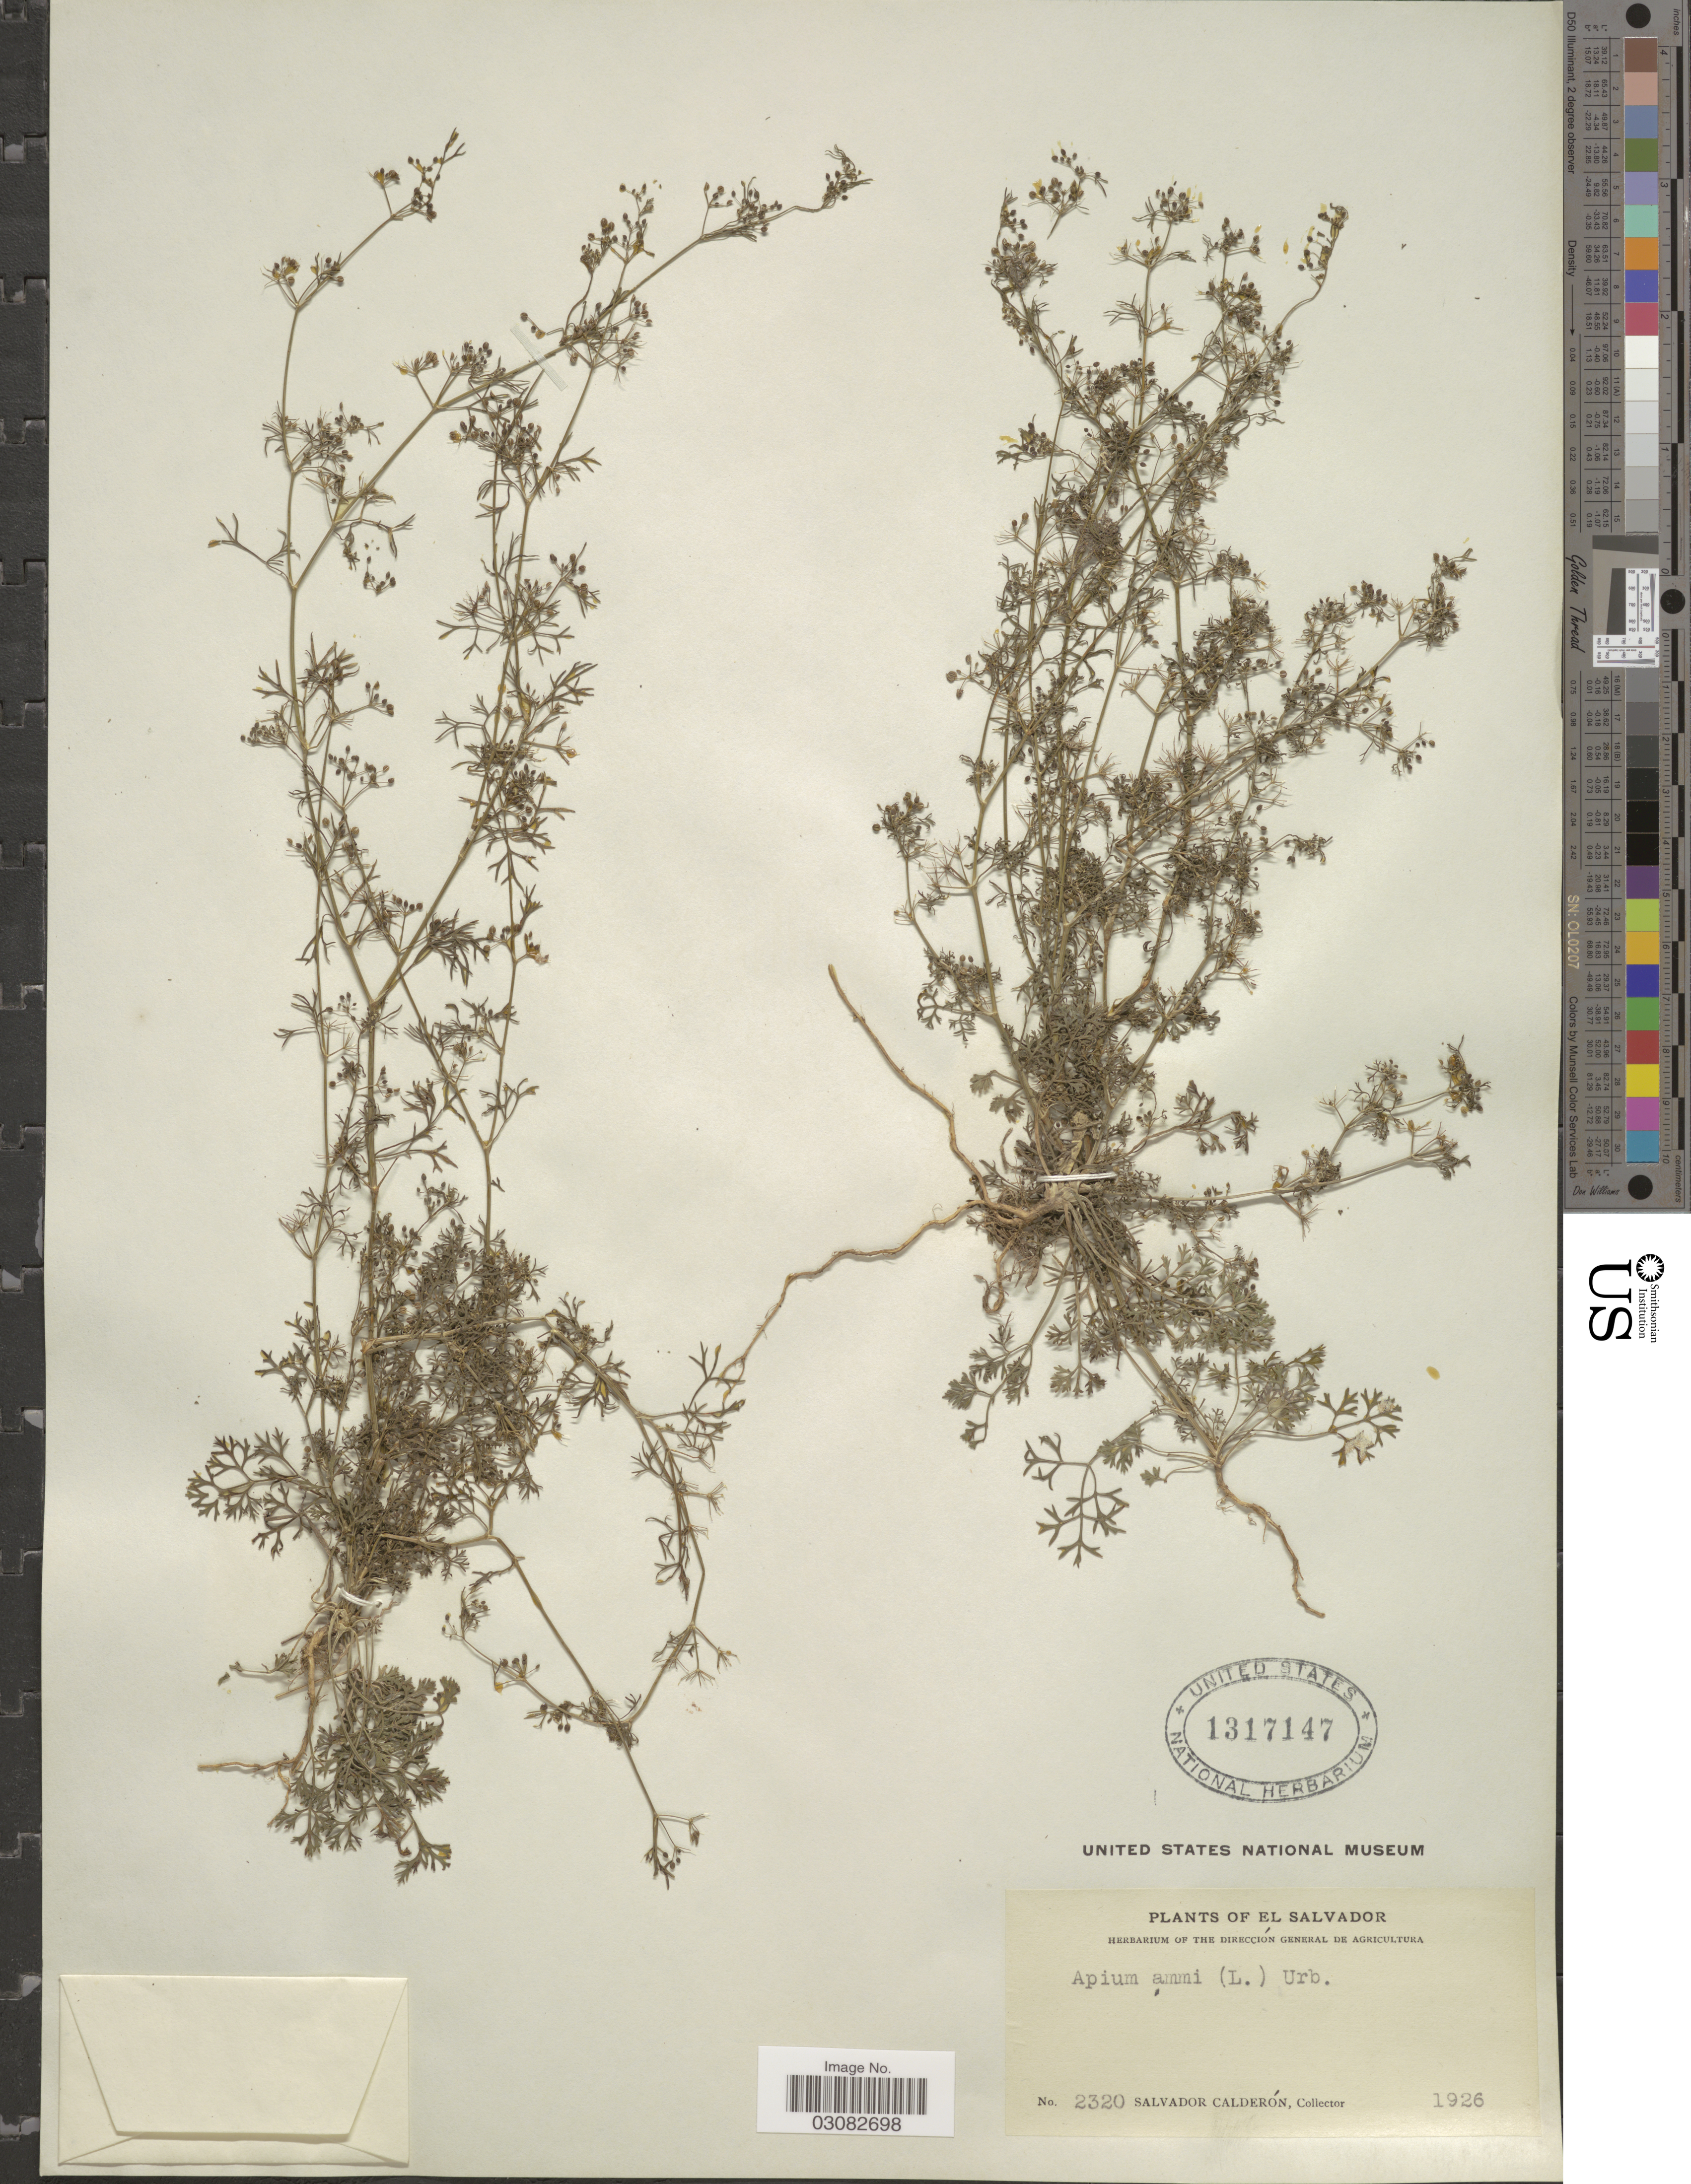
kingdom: Plantae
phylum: Tracheophyta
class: Magnoliopsida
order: Apiales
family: Apiaceae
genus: Apium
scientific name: Apium ammi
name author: (Jacq.) Urb.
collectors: S. Calderón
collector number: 2320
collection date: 1926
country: El Salvador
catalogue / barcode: US 1317147